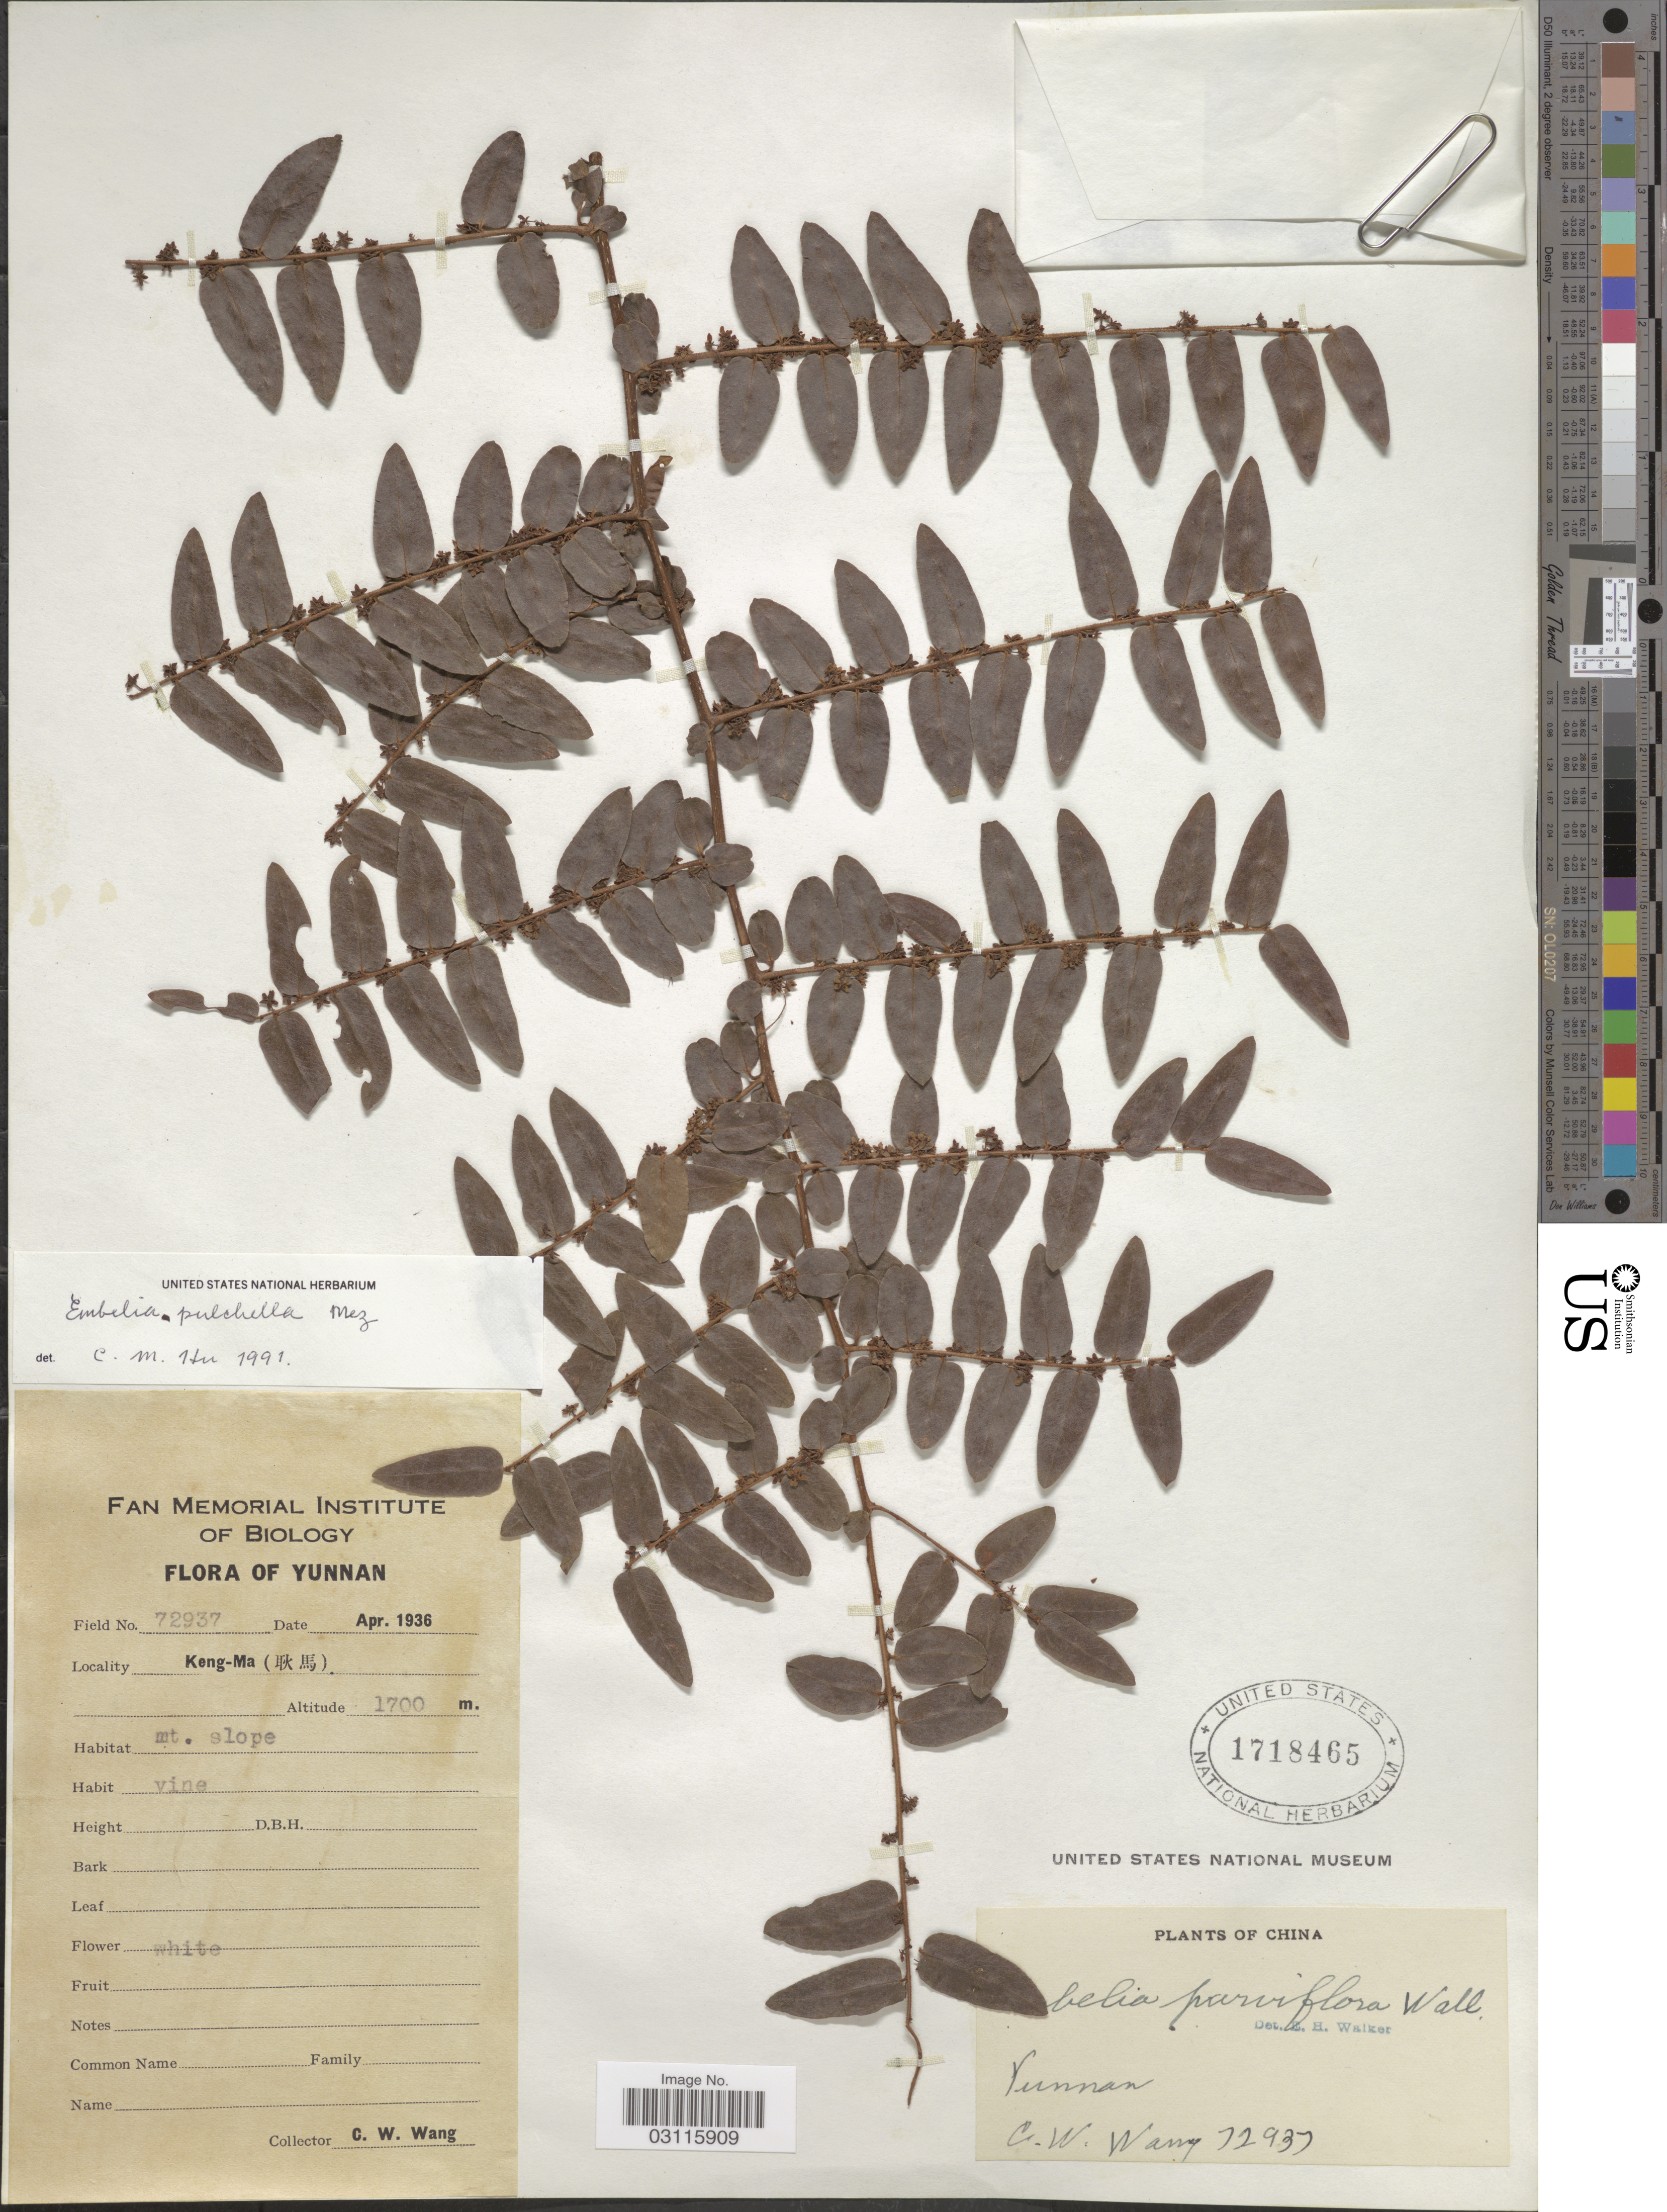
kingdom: Plantae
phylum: Tracheophyta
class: Magnoliopsida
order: Ericales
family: Primulaceae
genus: Embelia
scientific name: Embelia parviflora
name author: Wall. ex A. DC.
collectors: C. W. Wang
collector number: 72937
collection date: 1936-04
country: China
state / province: Yunnan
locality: Keng-Ma. Mt. slope.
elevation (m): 1700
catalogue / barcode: US 1718465